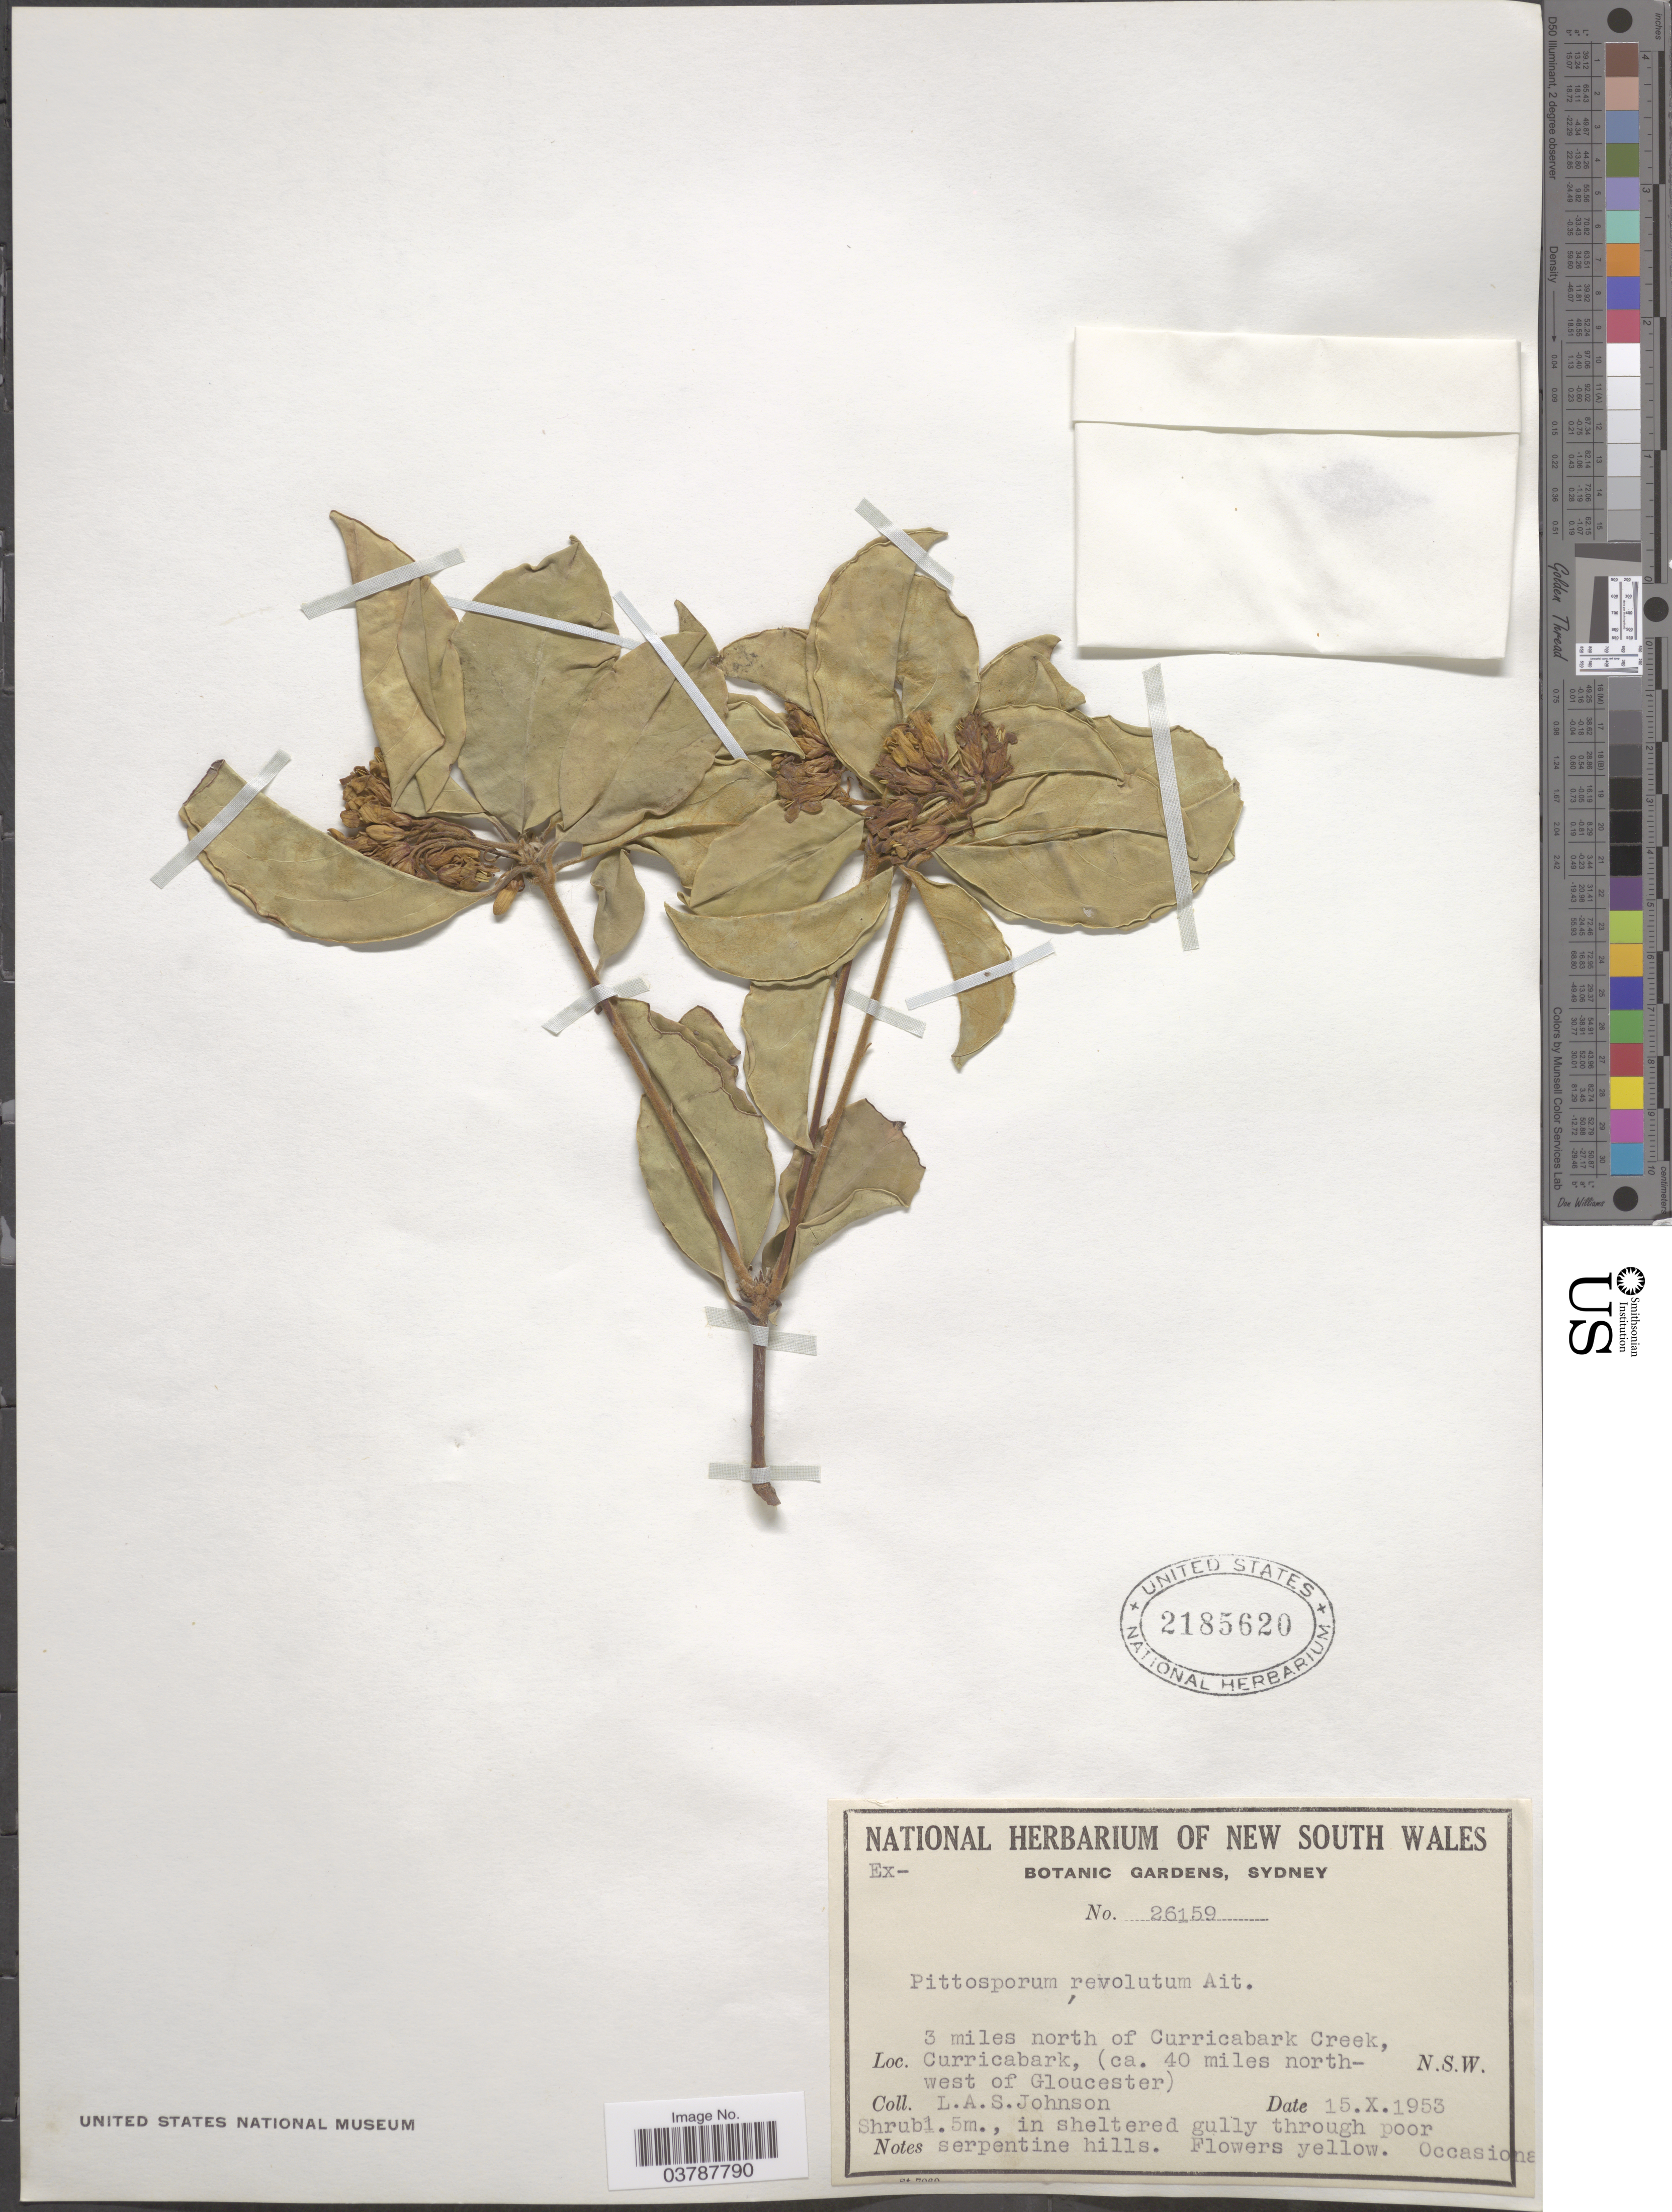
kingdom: Plantae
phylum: Tracheophyta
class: Magnoliopsida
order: Apiales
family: Pittosporaceae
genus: Pittosporum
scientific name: Pittosporum revolutum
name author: W.T. Aiton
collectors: L. Johnson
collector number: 26159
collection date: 1953-10-15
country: Australia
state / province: New South Wales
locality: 3 miles north of Curricabark Creek, Curricabank, (ca. 40 miles northwest of Gluocester). N.S.W.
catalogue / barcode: US 2185620